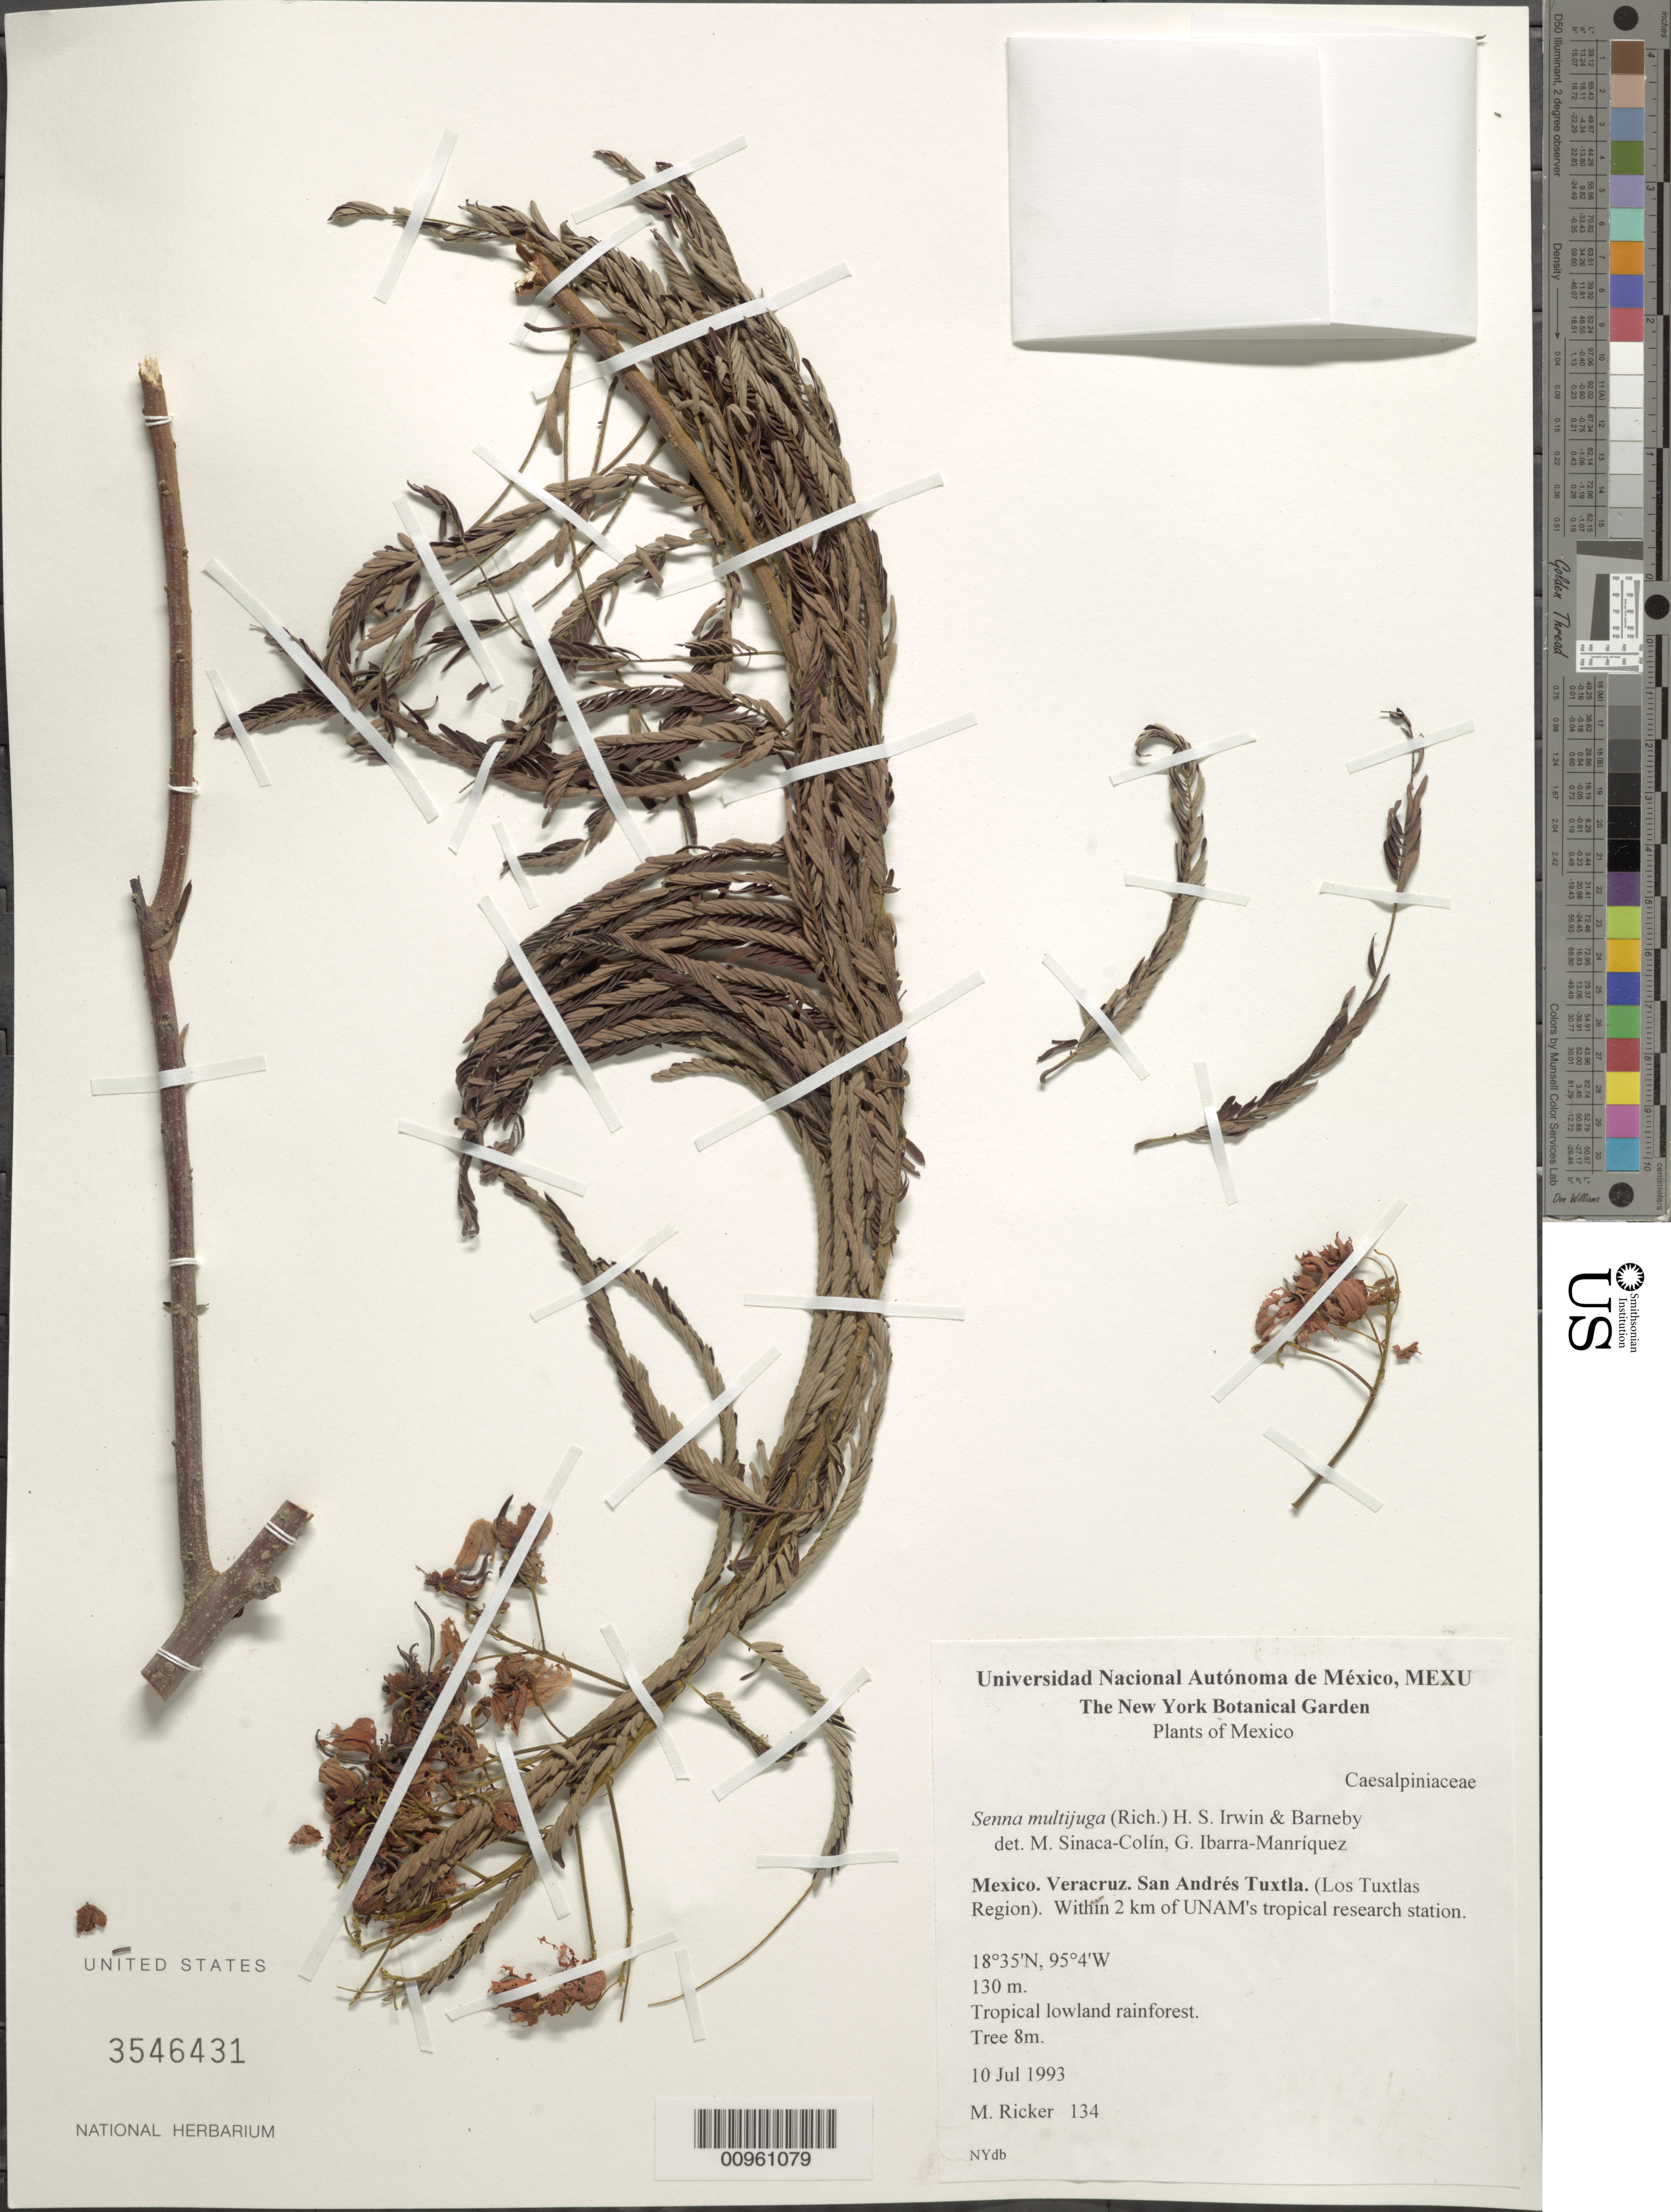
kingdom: Plantae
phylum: Tracheophyta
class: Magnoliopsida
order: Fabales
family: Fabaceae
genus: Senna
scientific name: Senna multijuga var. doylei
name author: (Britton & Rose) H.S. Irwin & Barneby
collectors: M. Ricker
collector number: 134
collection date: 1933-07-10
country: Mexico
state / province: Veracruz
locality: San Andres Tuxtla (Los Tuxtlas region)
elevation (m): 130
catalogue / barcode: US 3546431